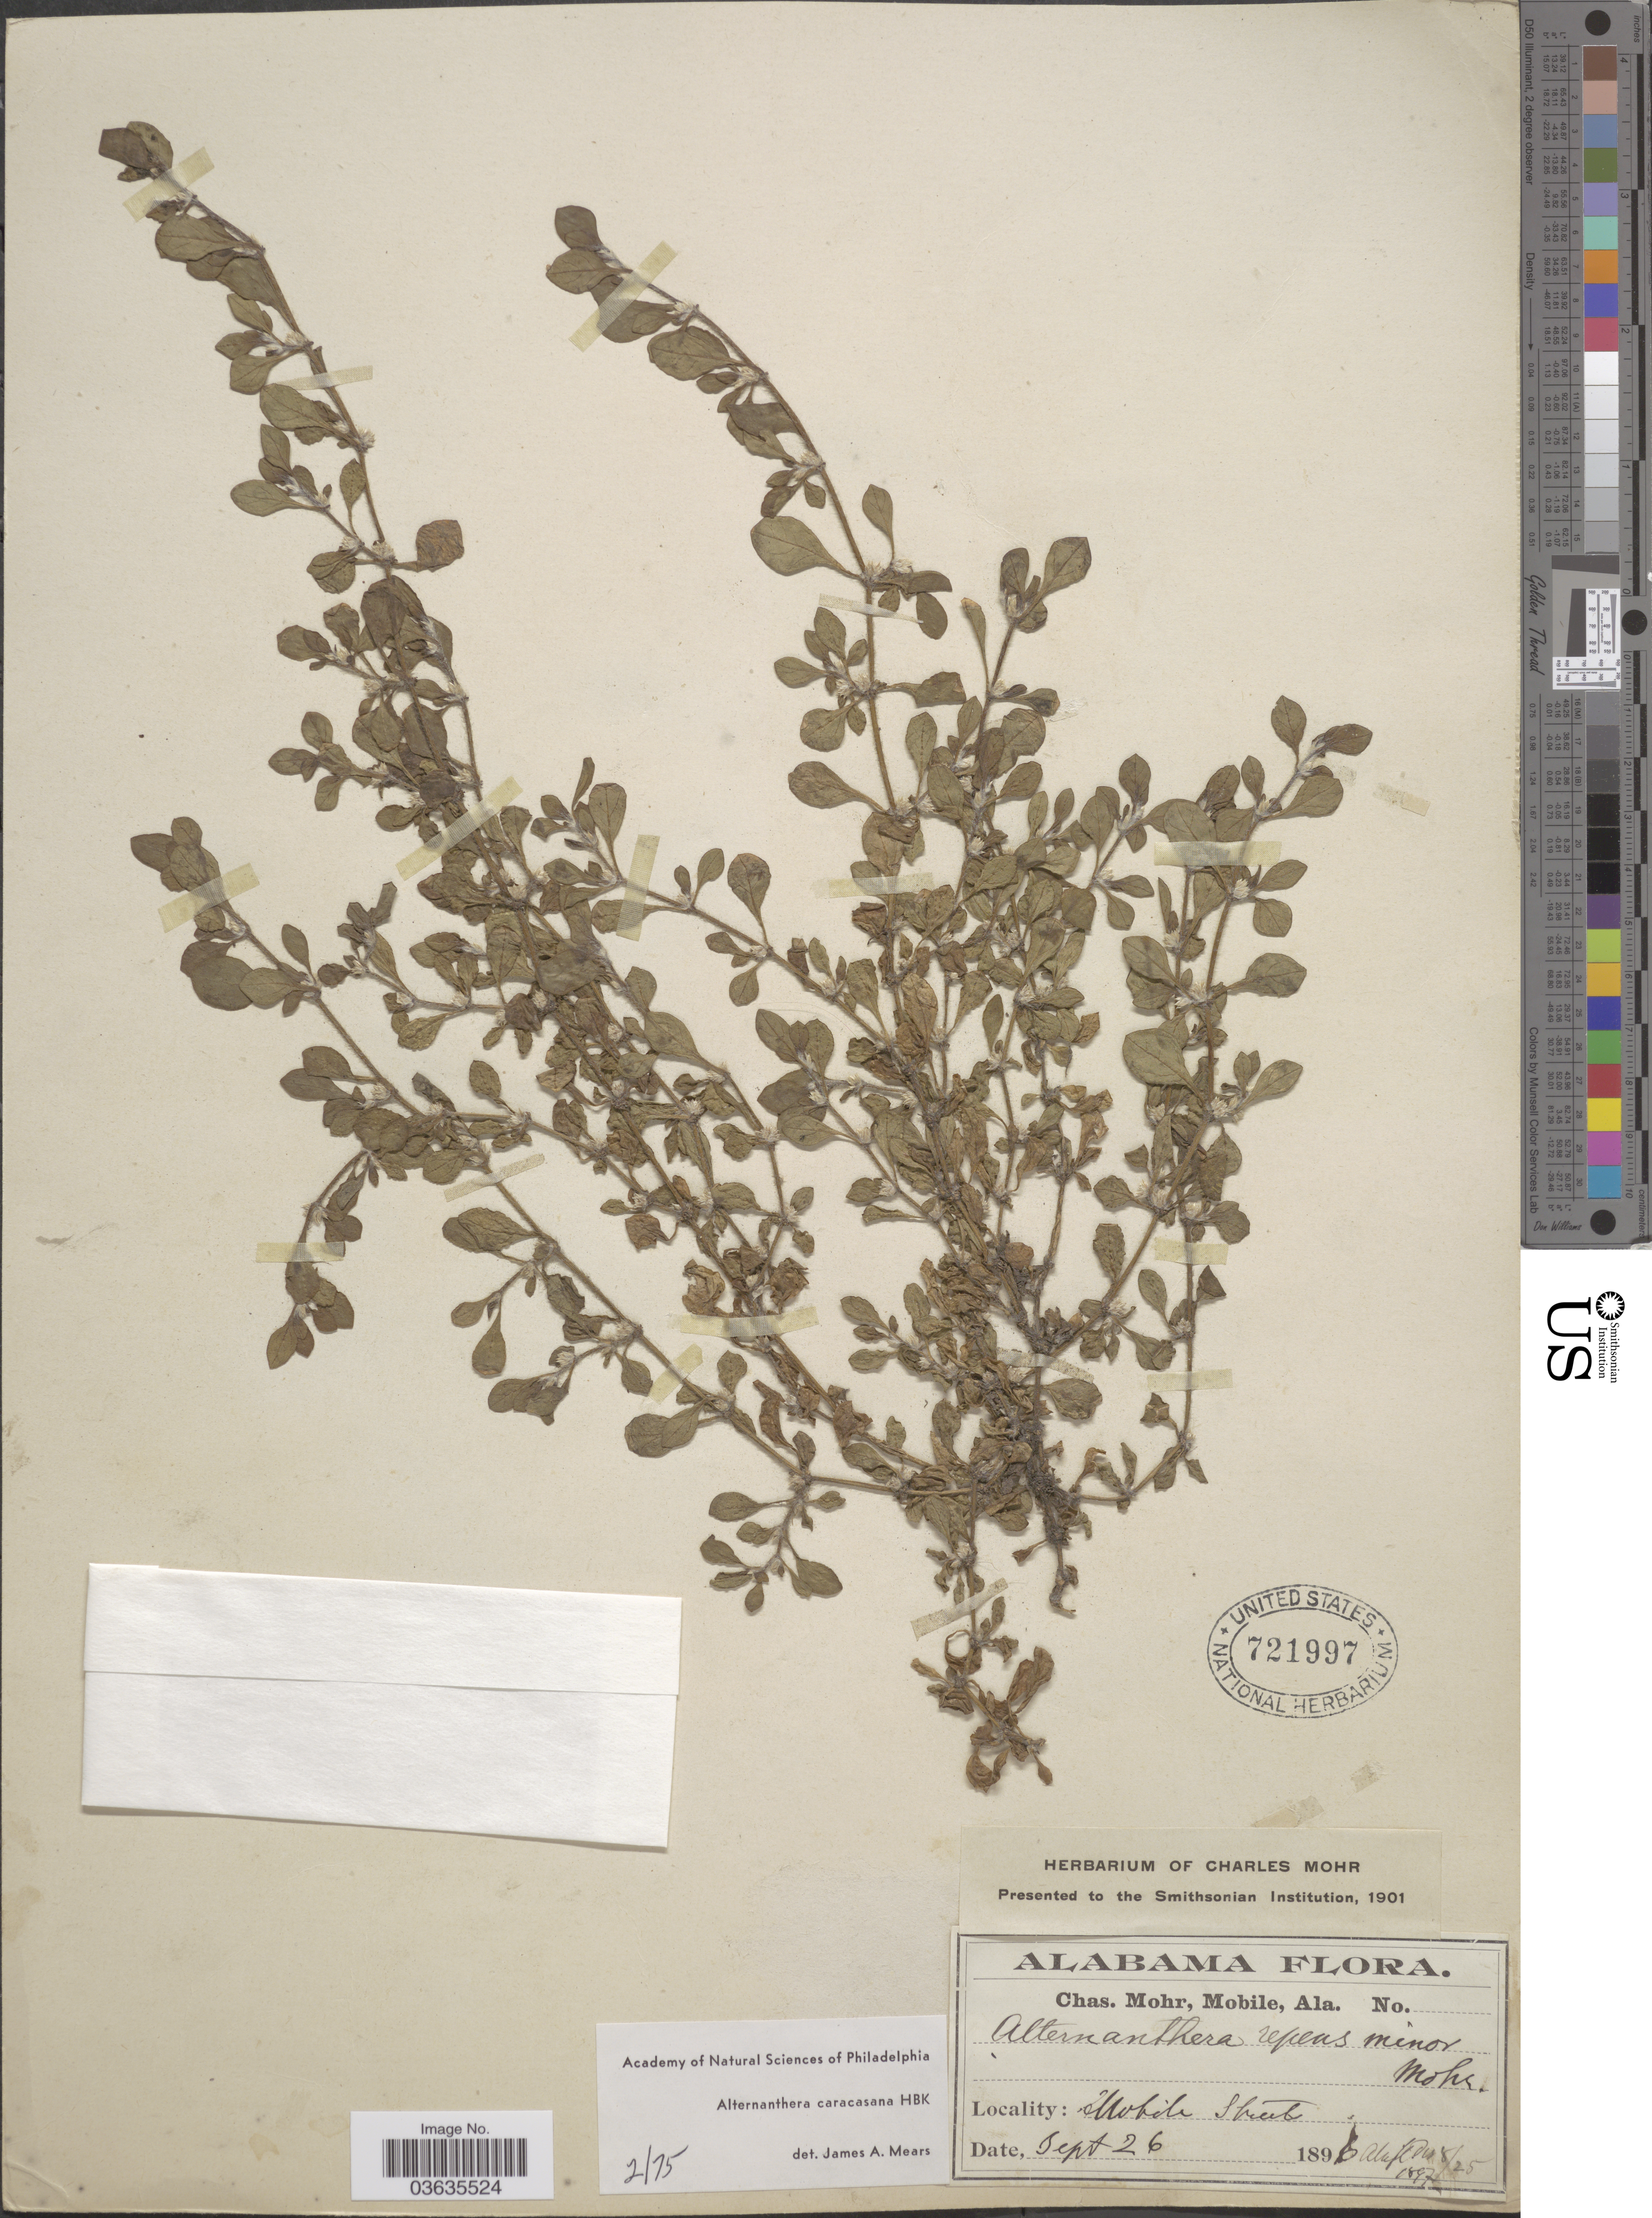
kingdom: Plantae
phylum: Tracheophyta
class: Magnoliopsida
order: Caryophyllales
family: Amaranthaceae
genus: Alternanthera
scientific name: Alternanthera caracasana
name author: Kunth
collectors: Mohr, C. T. (herbarium)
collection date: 1896-09-26/1897-08-25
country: United States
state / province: Alabama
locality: Mobile. Streets.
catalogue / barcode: US 721997